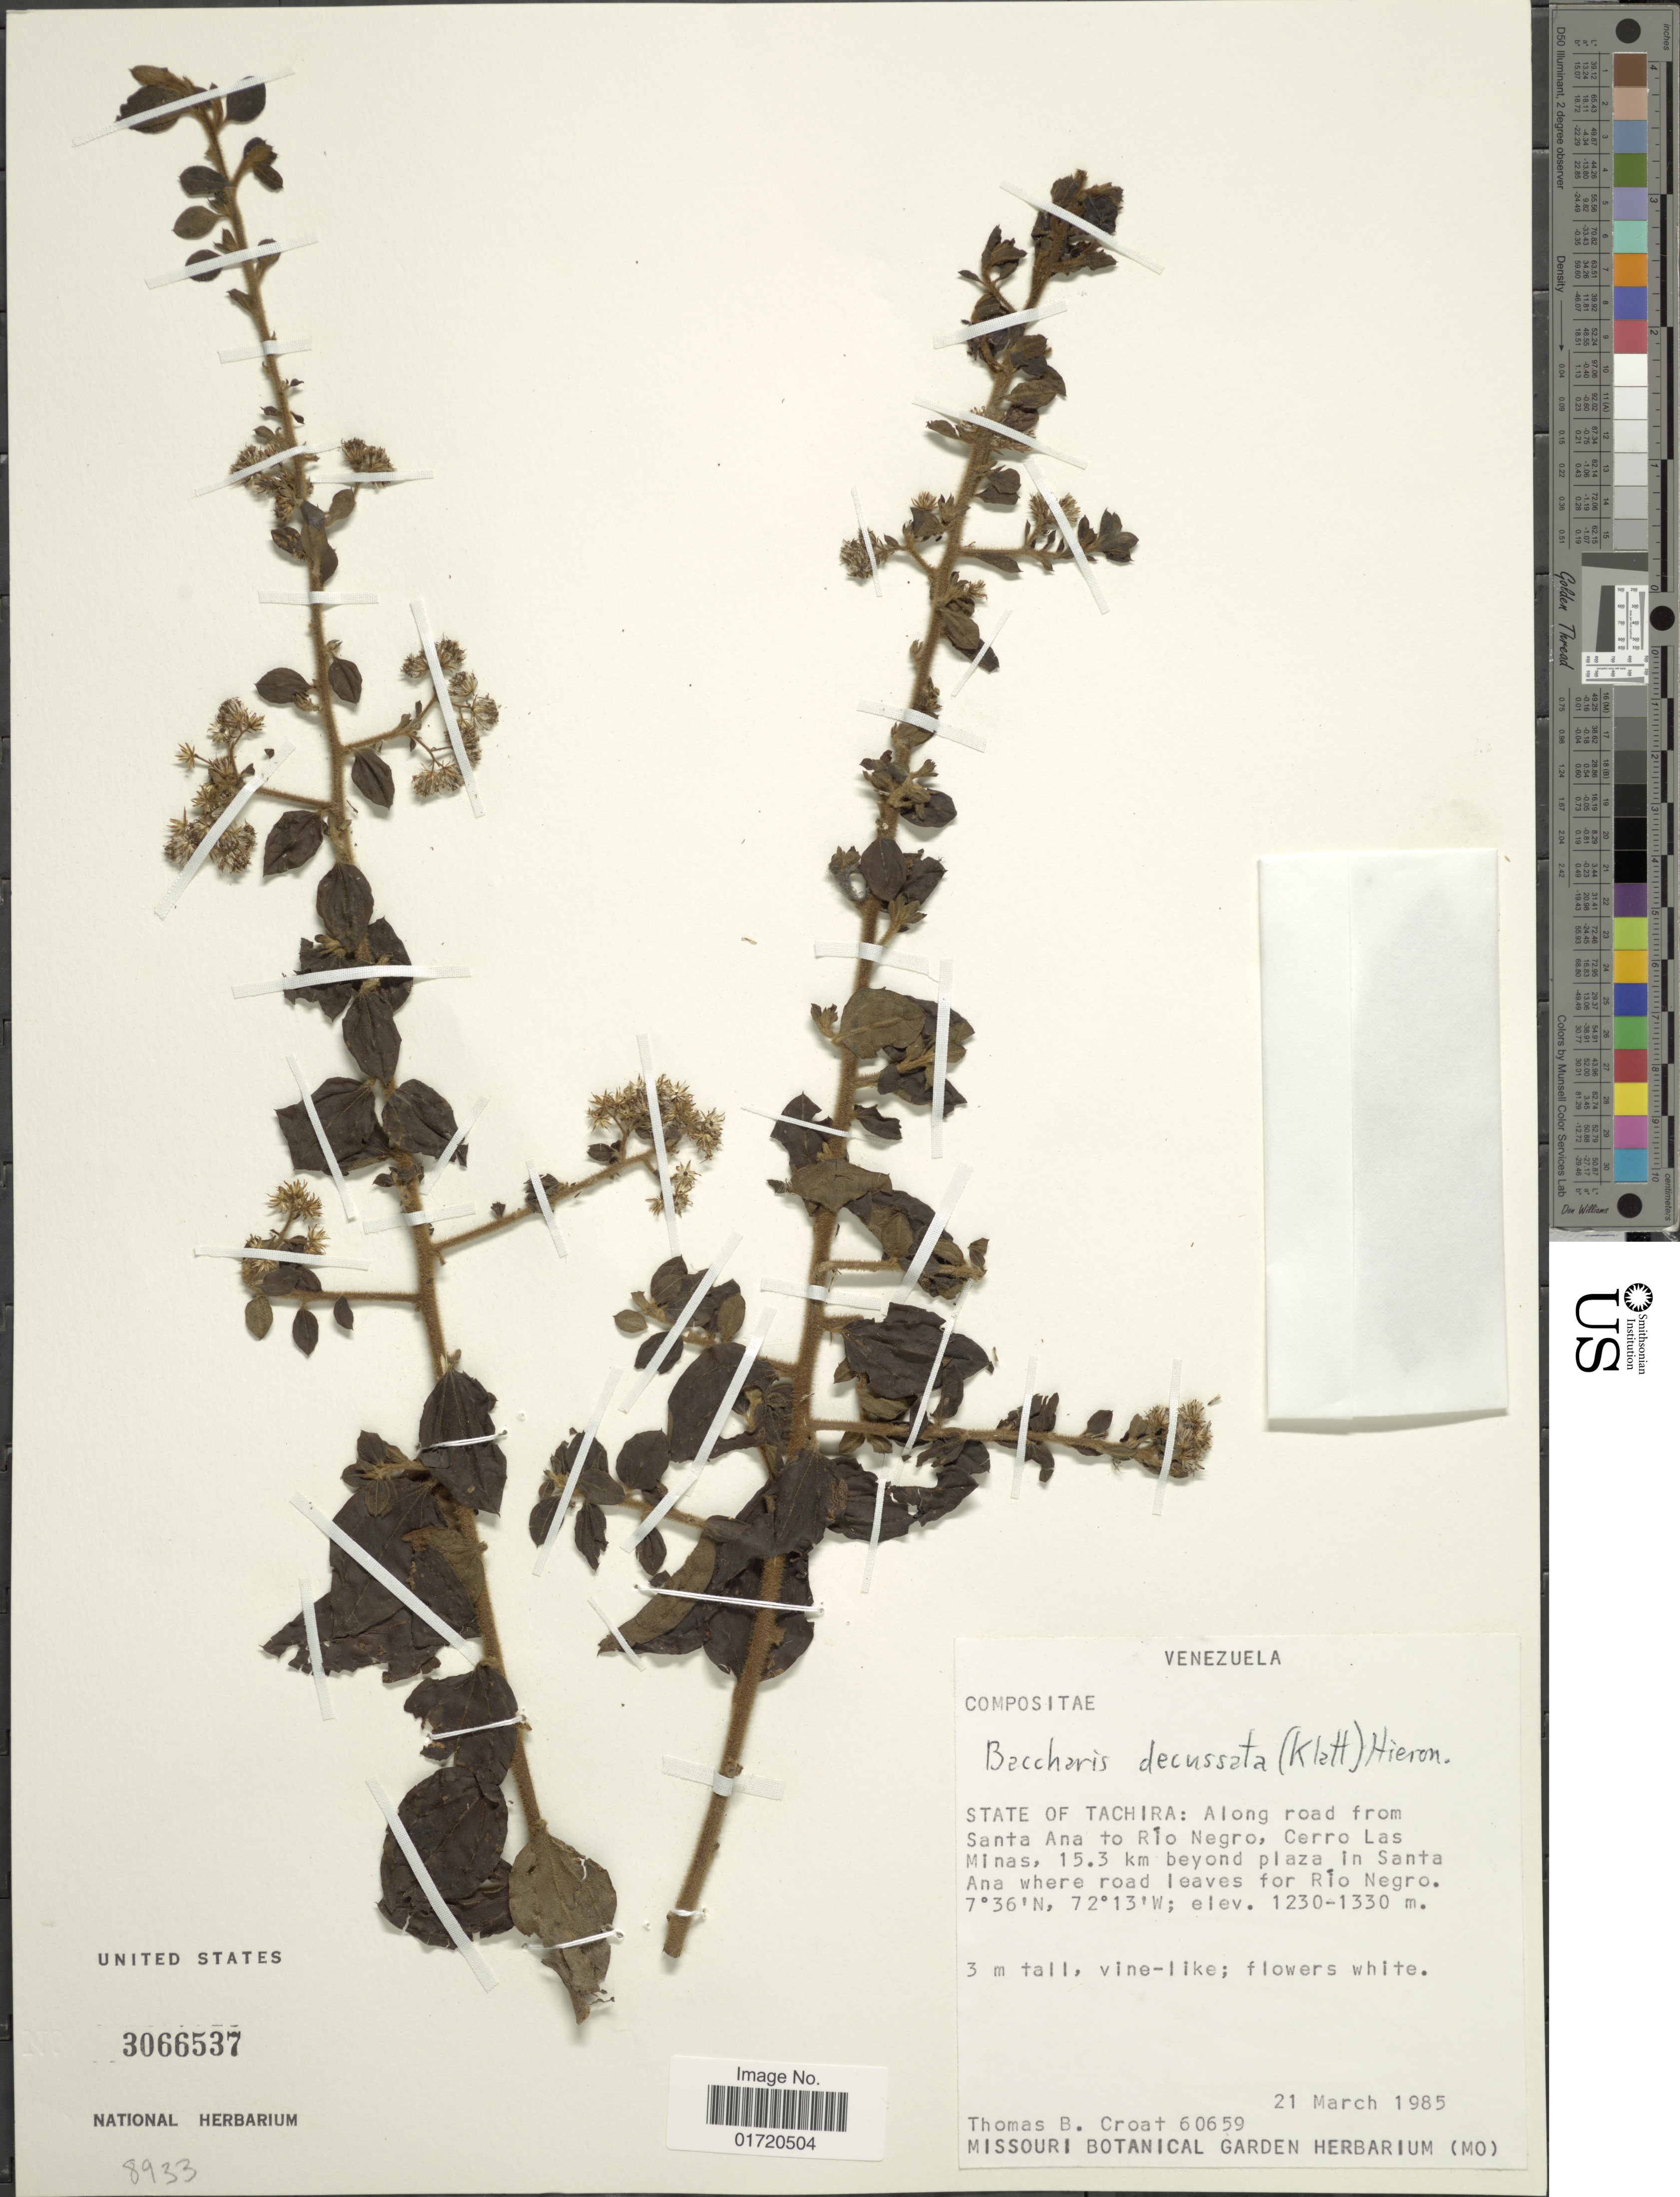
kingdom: Plantae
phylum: Tracheophyta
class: Magnoliopsida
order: Asterales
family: Asteraceae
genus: Baccharis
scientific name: Baccharis decussata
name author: (Klatt) Hieron.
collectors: T. B. Croat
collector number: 60659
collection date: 1985-03-21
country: Venezuela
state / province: Tachira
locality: Along road drom Santa Ana to Rio Negro, Cerro Las Minas, 15.3 km beyond plaza in Santo Ana where road leaves for Rio Negro.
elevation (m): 1230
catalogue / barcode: US 3066537